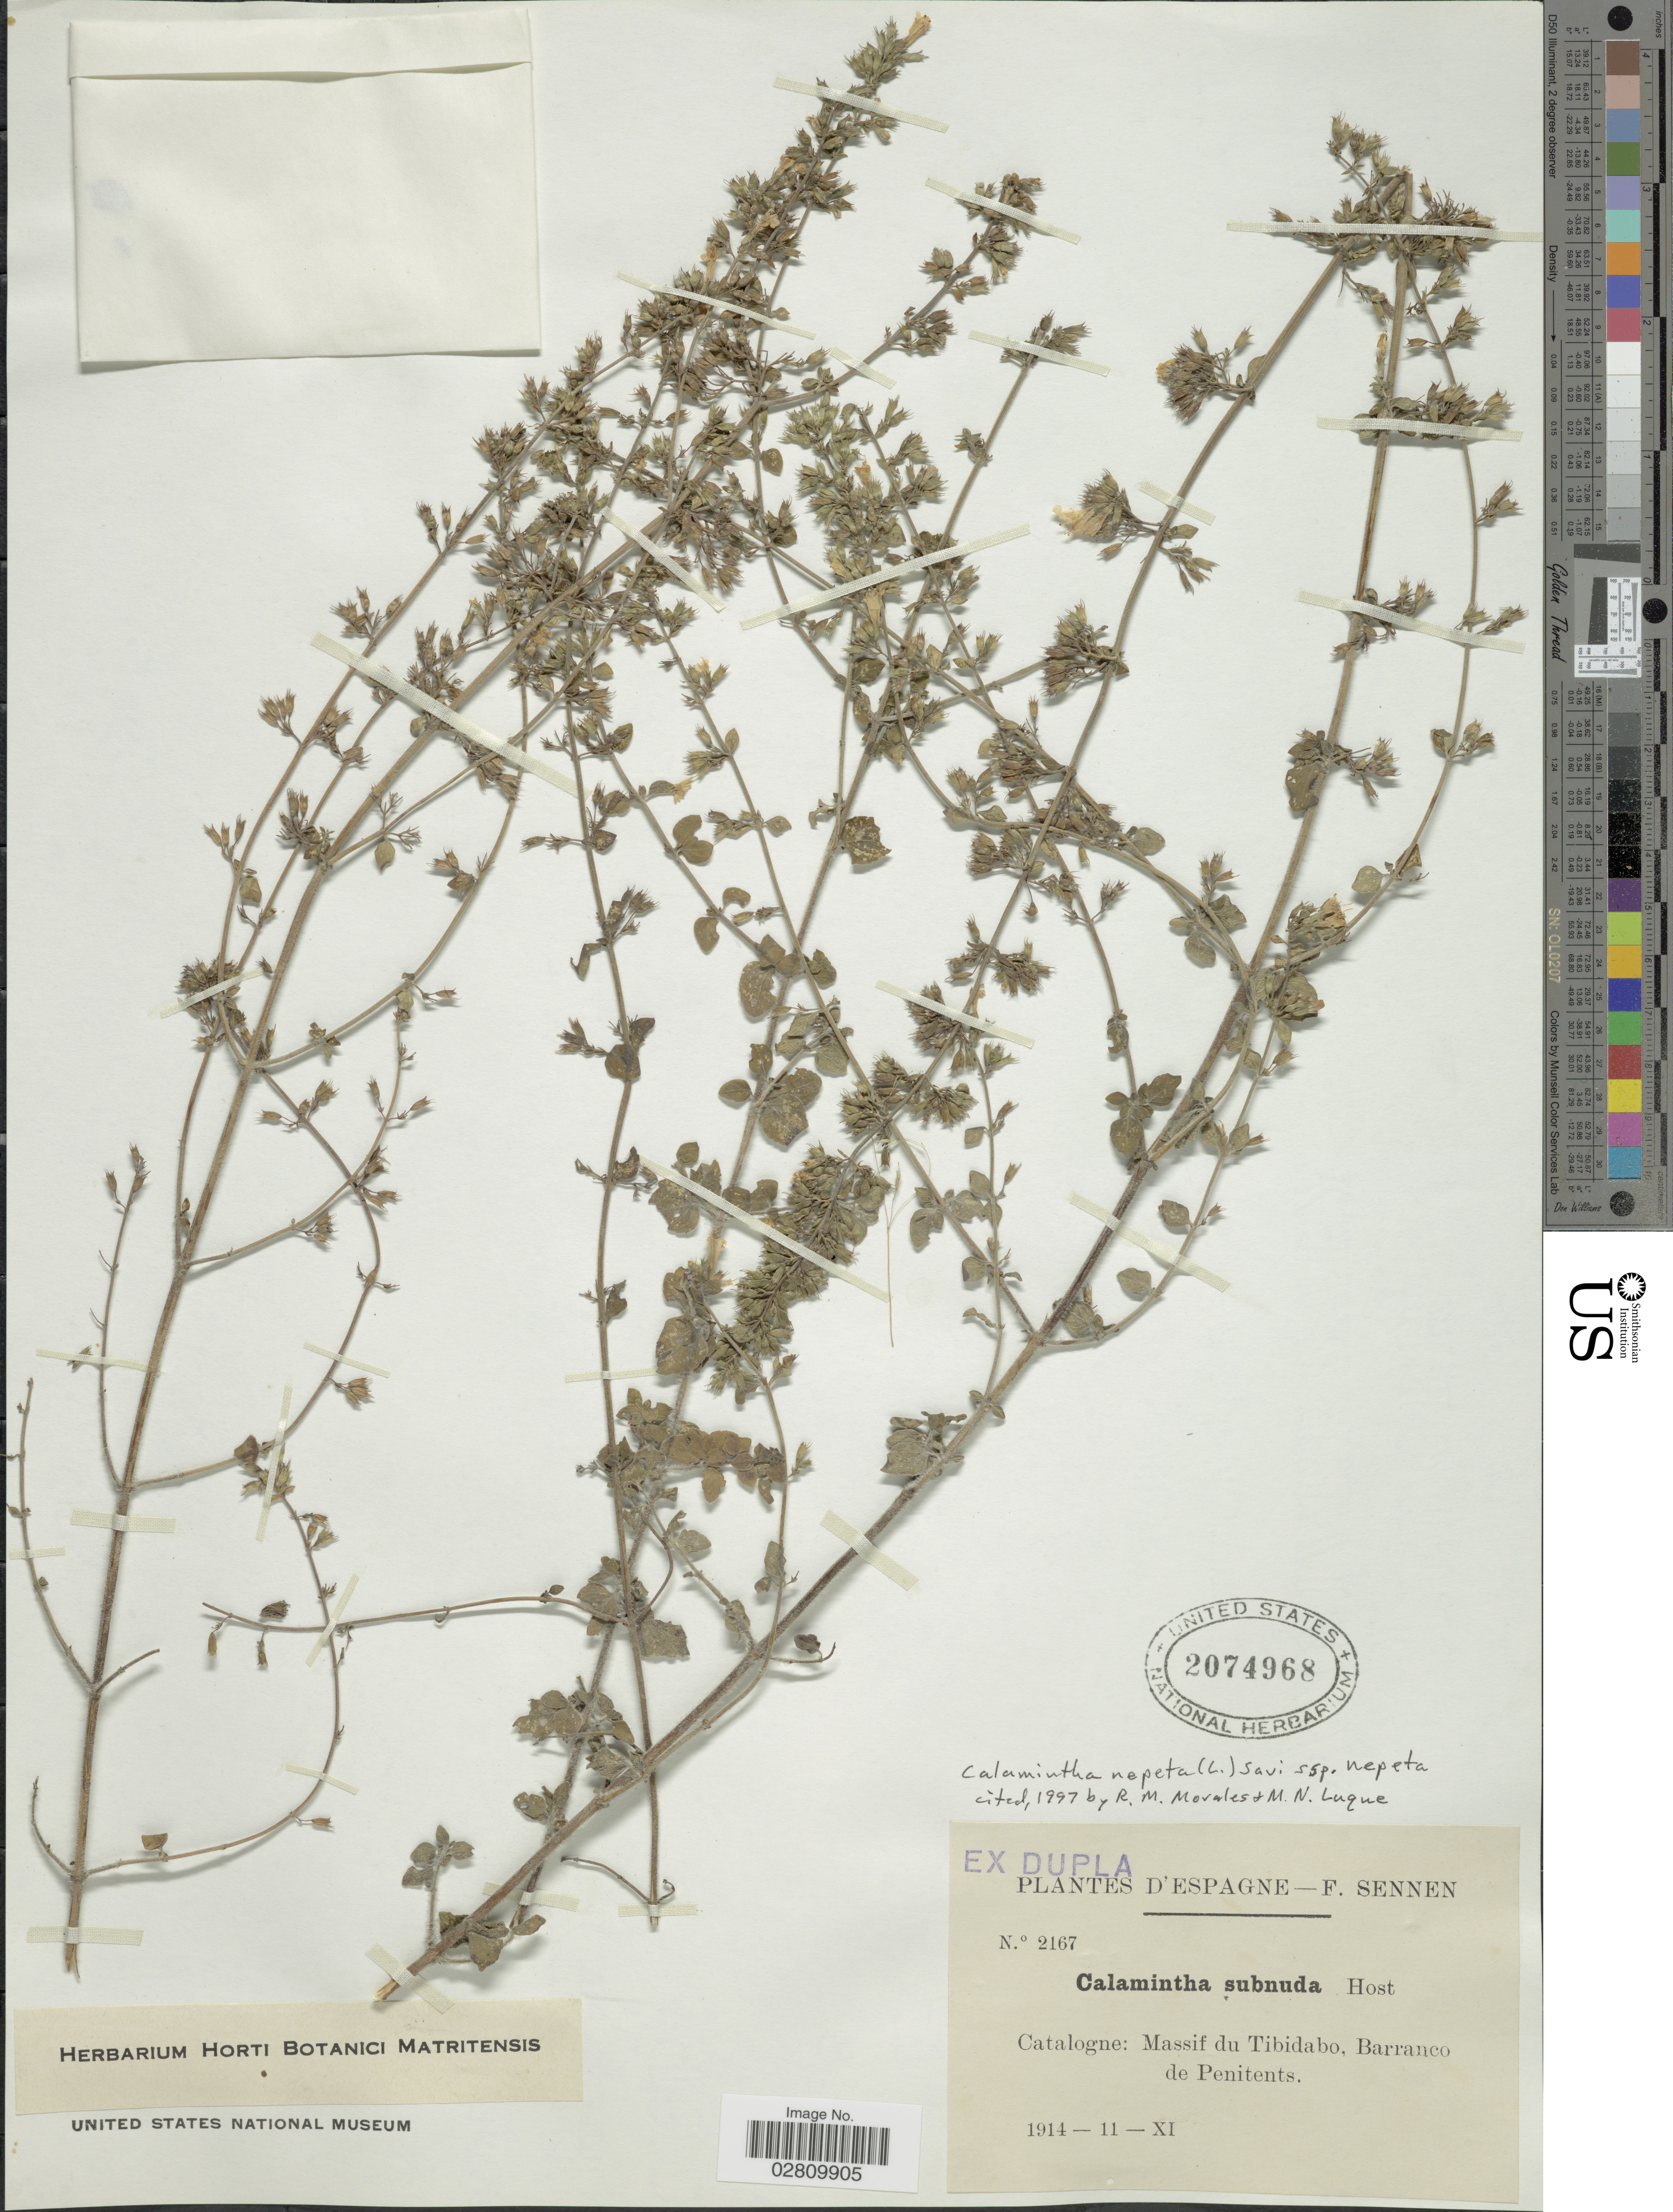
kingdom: Plantae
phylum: Tracheophyta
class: Magnoliopsida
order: Lamiales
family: Lamiaceae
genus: Clinopodium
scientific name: Clinopodium nepeta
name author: (L.) Kuntze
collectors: E. Sennen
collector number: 2167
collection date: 1914-11-11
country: Spain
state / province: Catalunya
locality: Espagne. Catalogne: Massif du Tibidabo, Barranco de Penitents.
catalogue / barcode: US 2074968